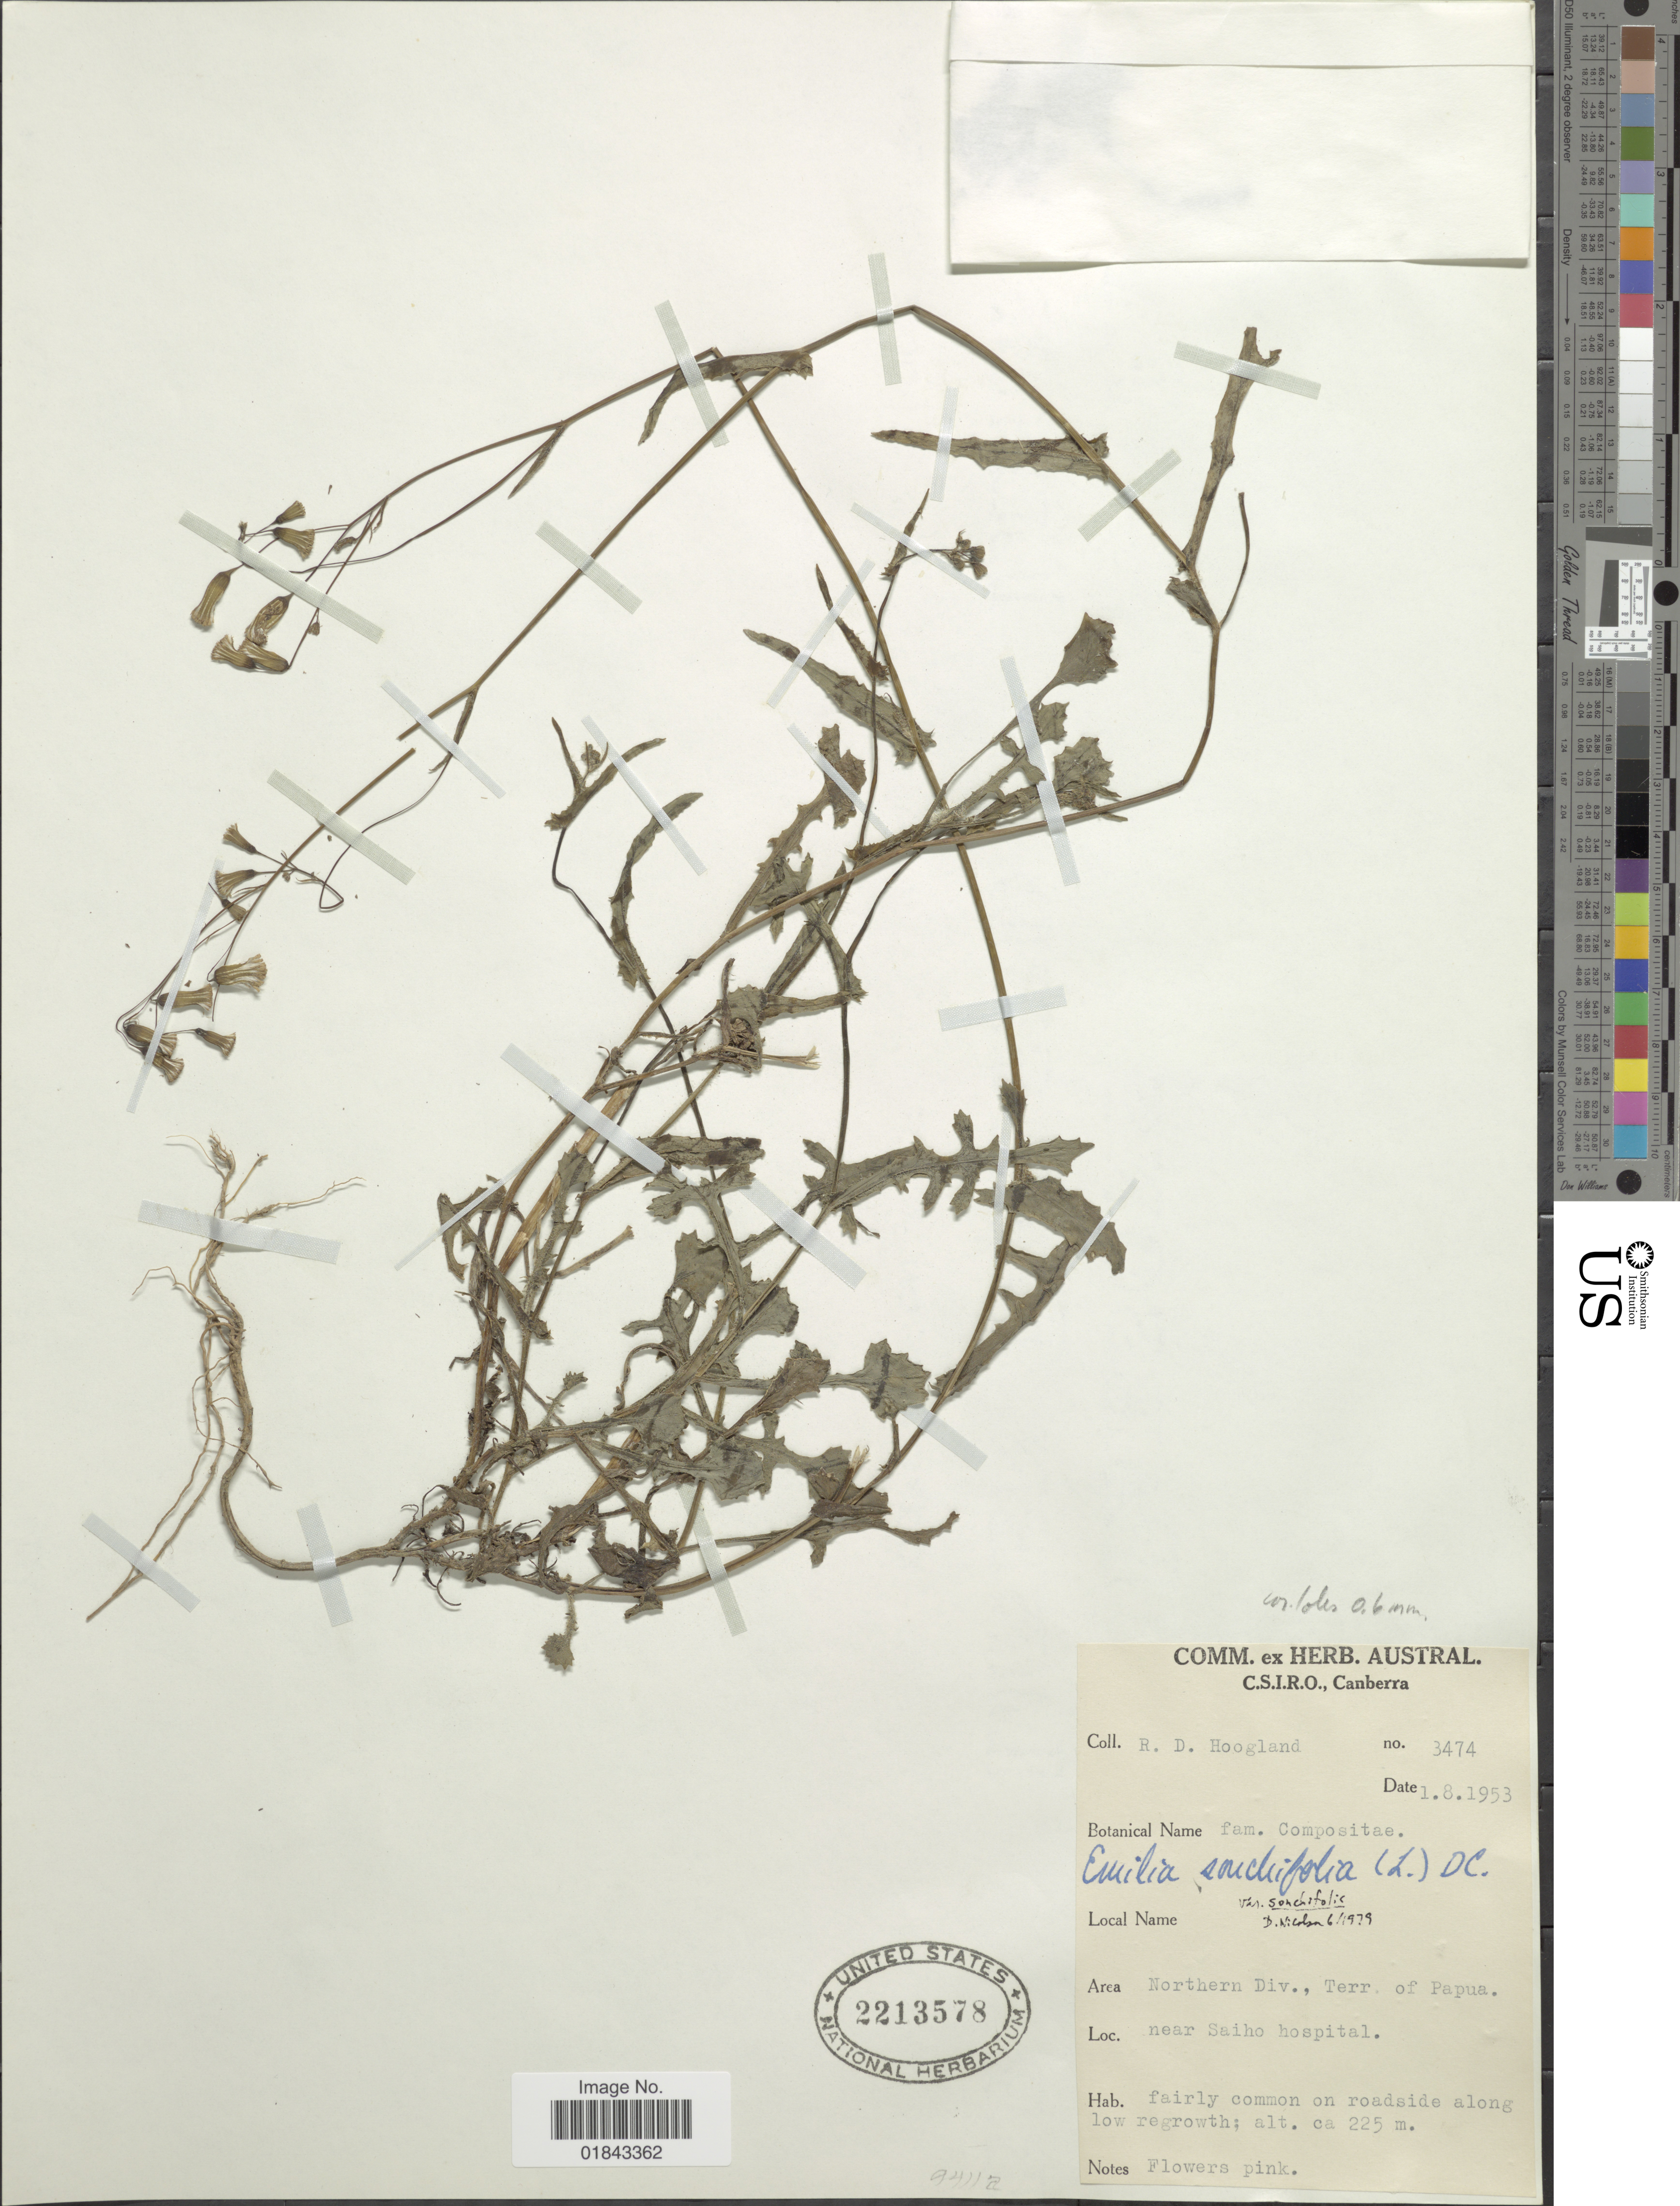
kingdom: Plantae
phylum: Tracheophyta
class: Magnoliopsida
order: Asterales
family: Asteraceae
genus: Emilia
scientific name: Emilia sonchifolia var. javanica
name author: (Burm. f.) Mattf.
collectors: R. D. Hoogland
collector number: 3474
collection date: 1953-08-01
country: Papua New Guinea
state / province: Northern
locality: Northern Div., Terr. of Papua, near Saiho hospital.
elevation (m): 225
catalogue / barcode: US 2213578